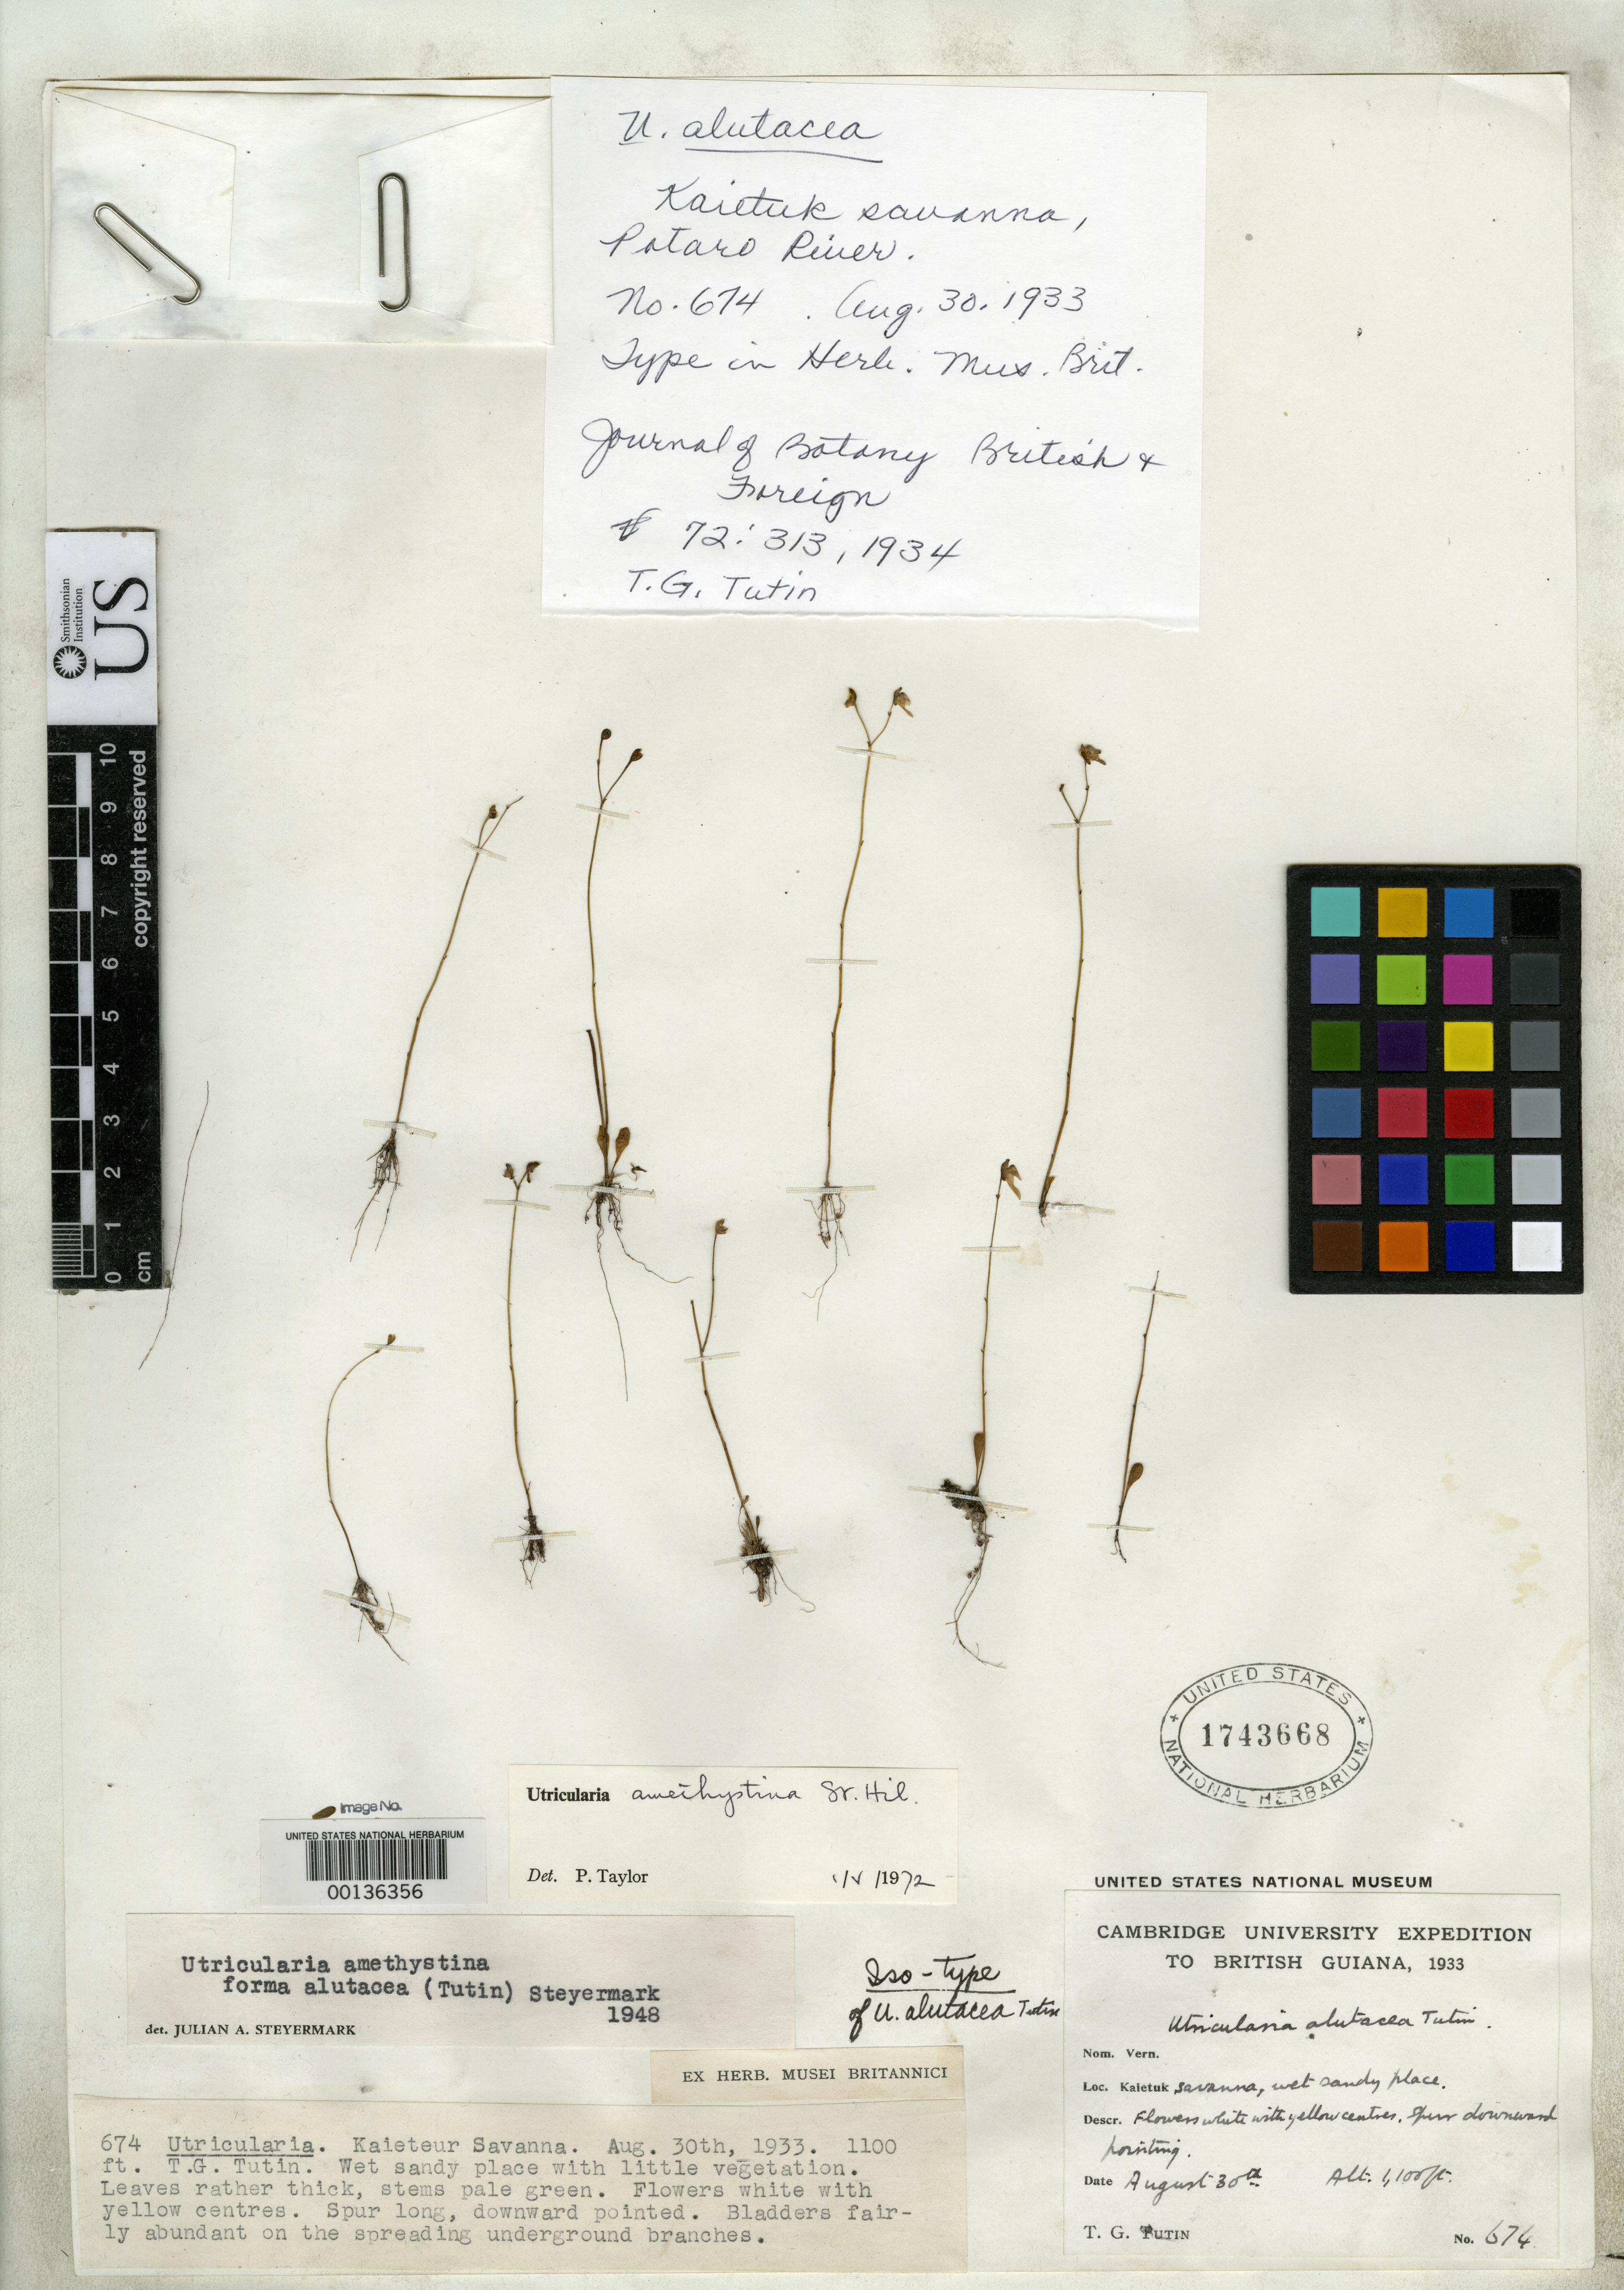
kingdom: Plantae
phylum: Tracheophyta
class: Magnoliopsida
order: Lamiales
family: Lentibulariaceae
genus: Utricularia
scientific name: Utricularia alutacea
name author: Tutin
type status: Isotype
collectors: T. G. Tutin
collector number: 674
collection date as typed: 30 Aug 1933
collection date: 1933-08-30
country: Guyana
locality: Kaietuk, Potaro River.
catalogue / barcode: US 1743668